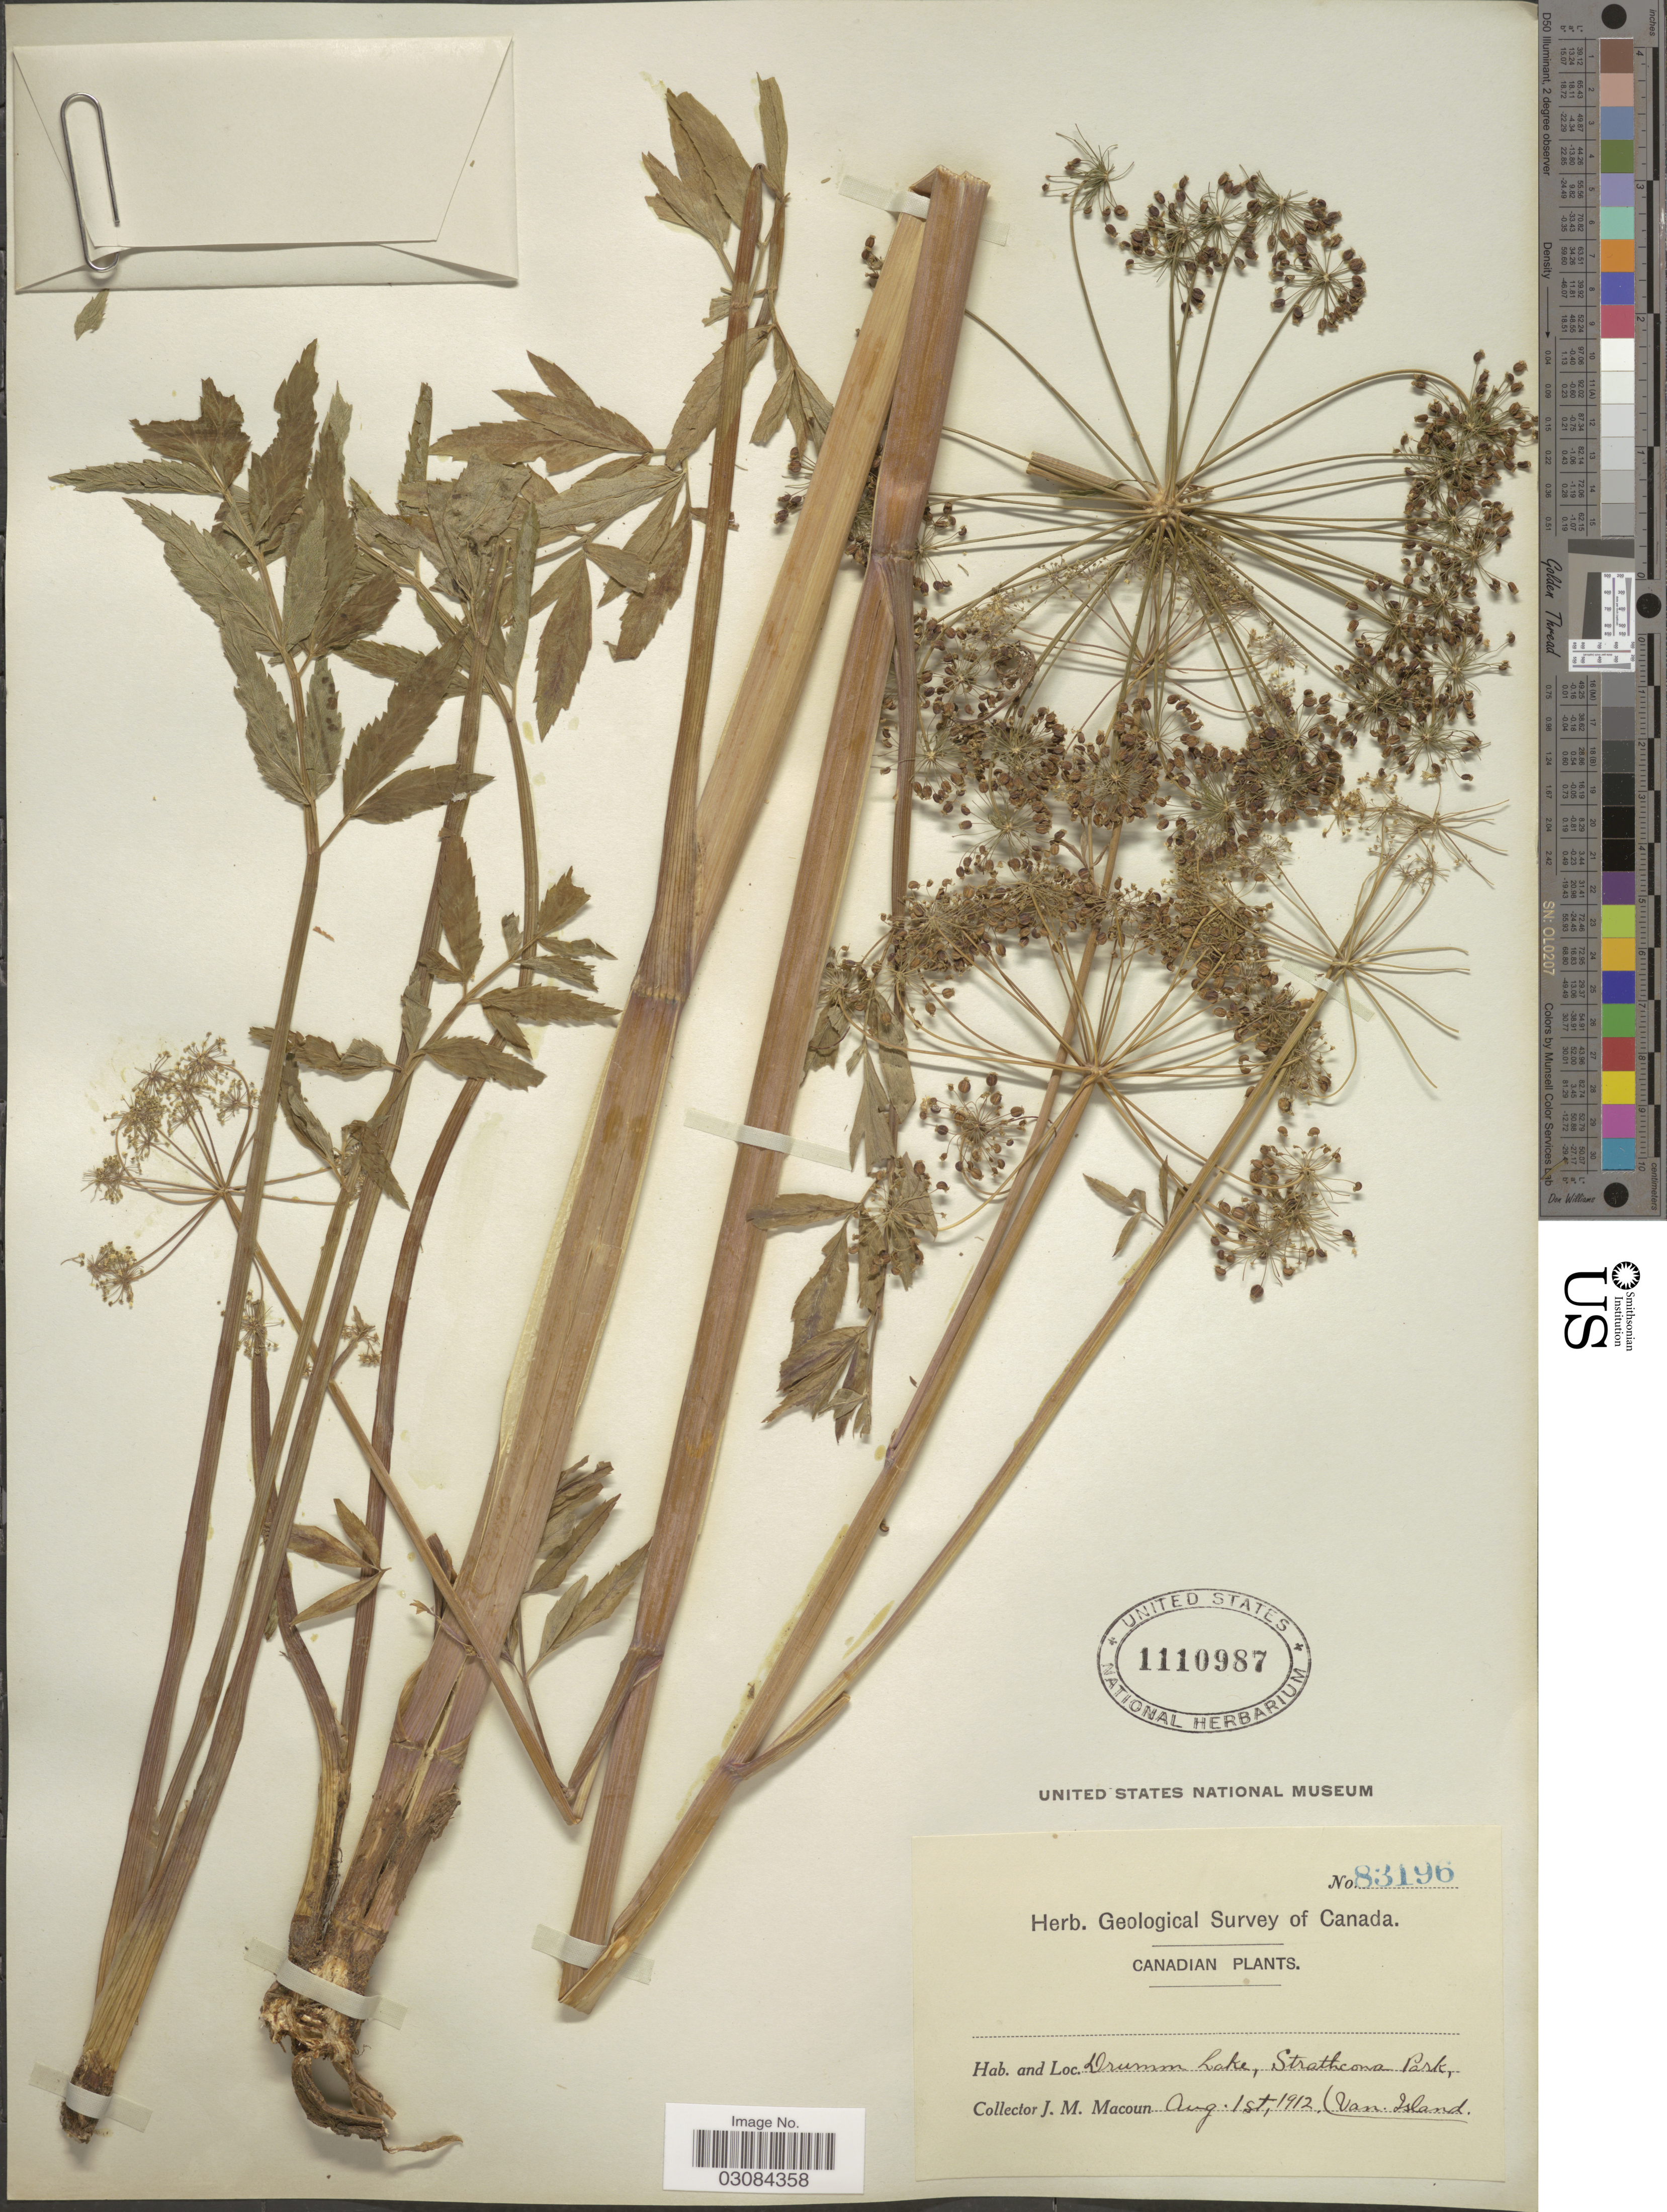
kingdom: Plantae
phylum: Tracheophyta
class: Magnoliopsida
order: Apiales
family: Apiaceae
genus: Cicuta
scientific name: Cicuta douglasii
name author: (DC.) J.M. Coult. & Rose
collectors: J. M. Macoun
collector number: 83196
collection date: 1912-08-01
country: Canada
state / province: British Columbia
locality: Drumm Lake, Strathcona Park, Van. Island.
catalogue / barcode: US 1110987